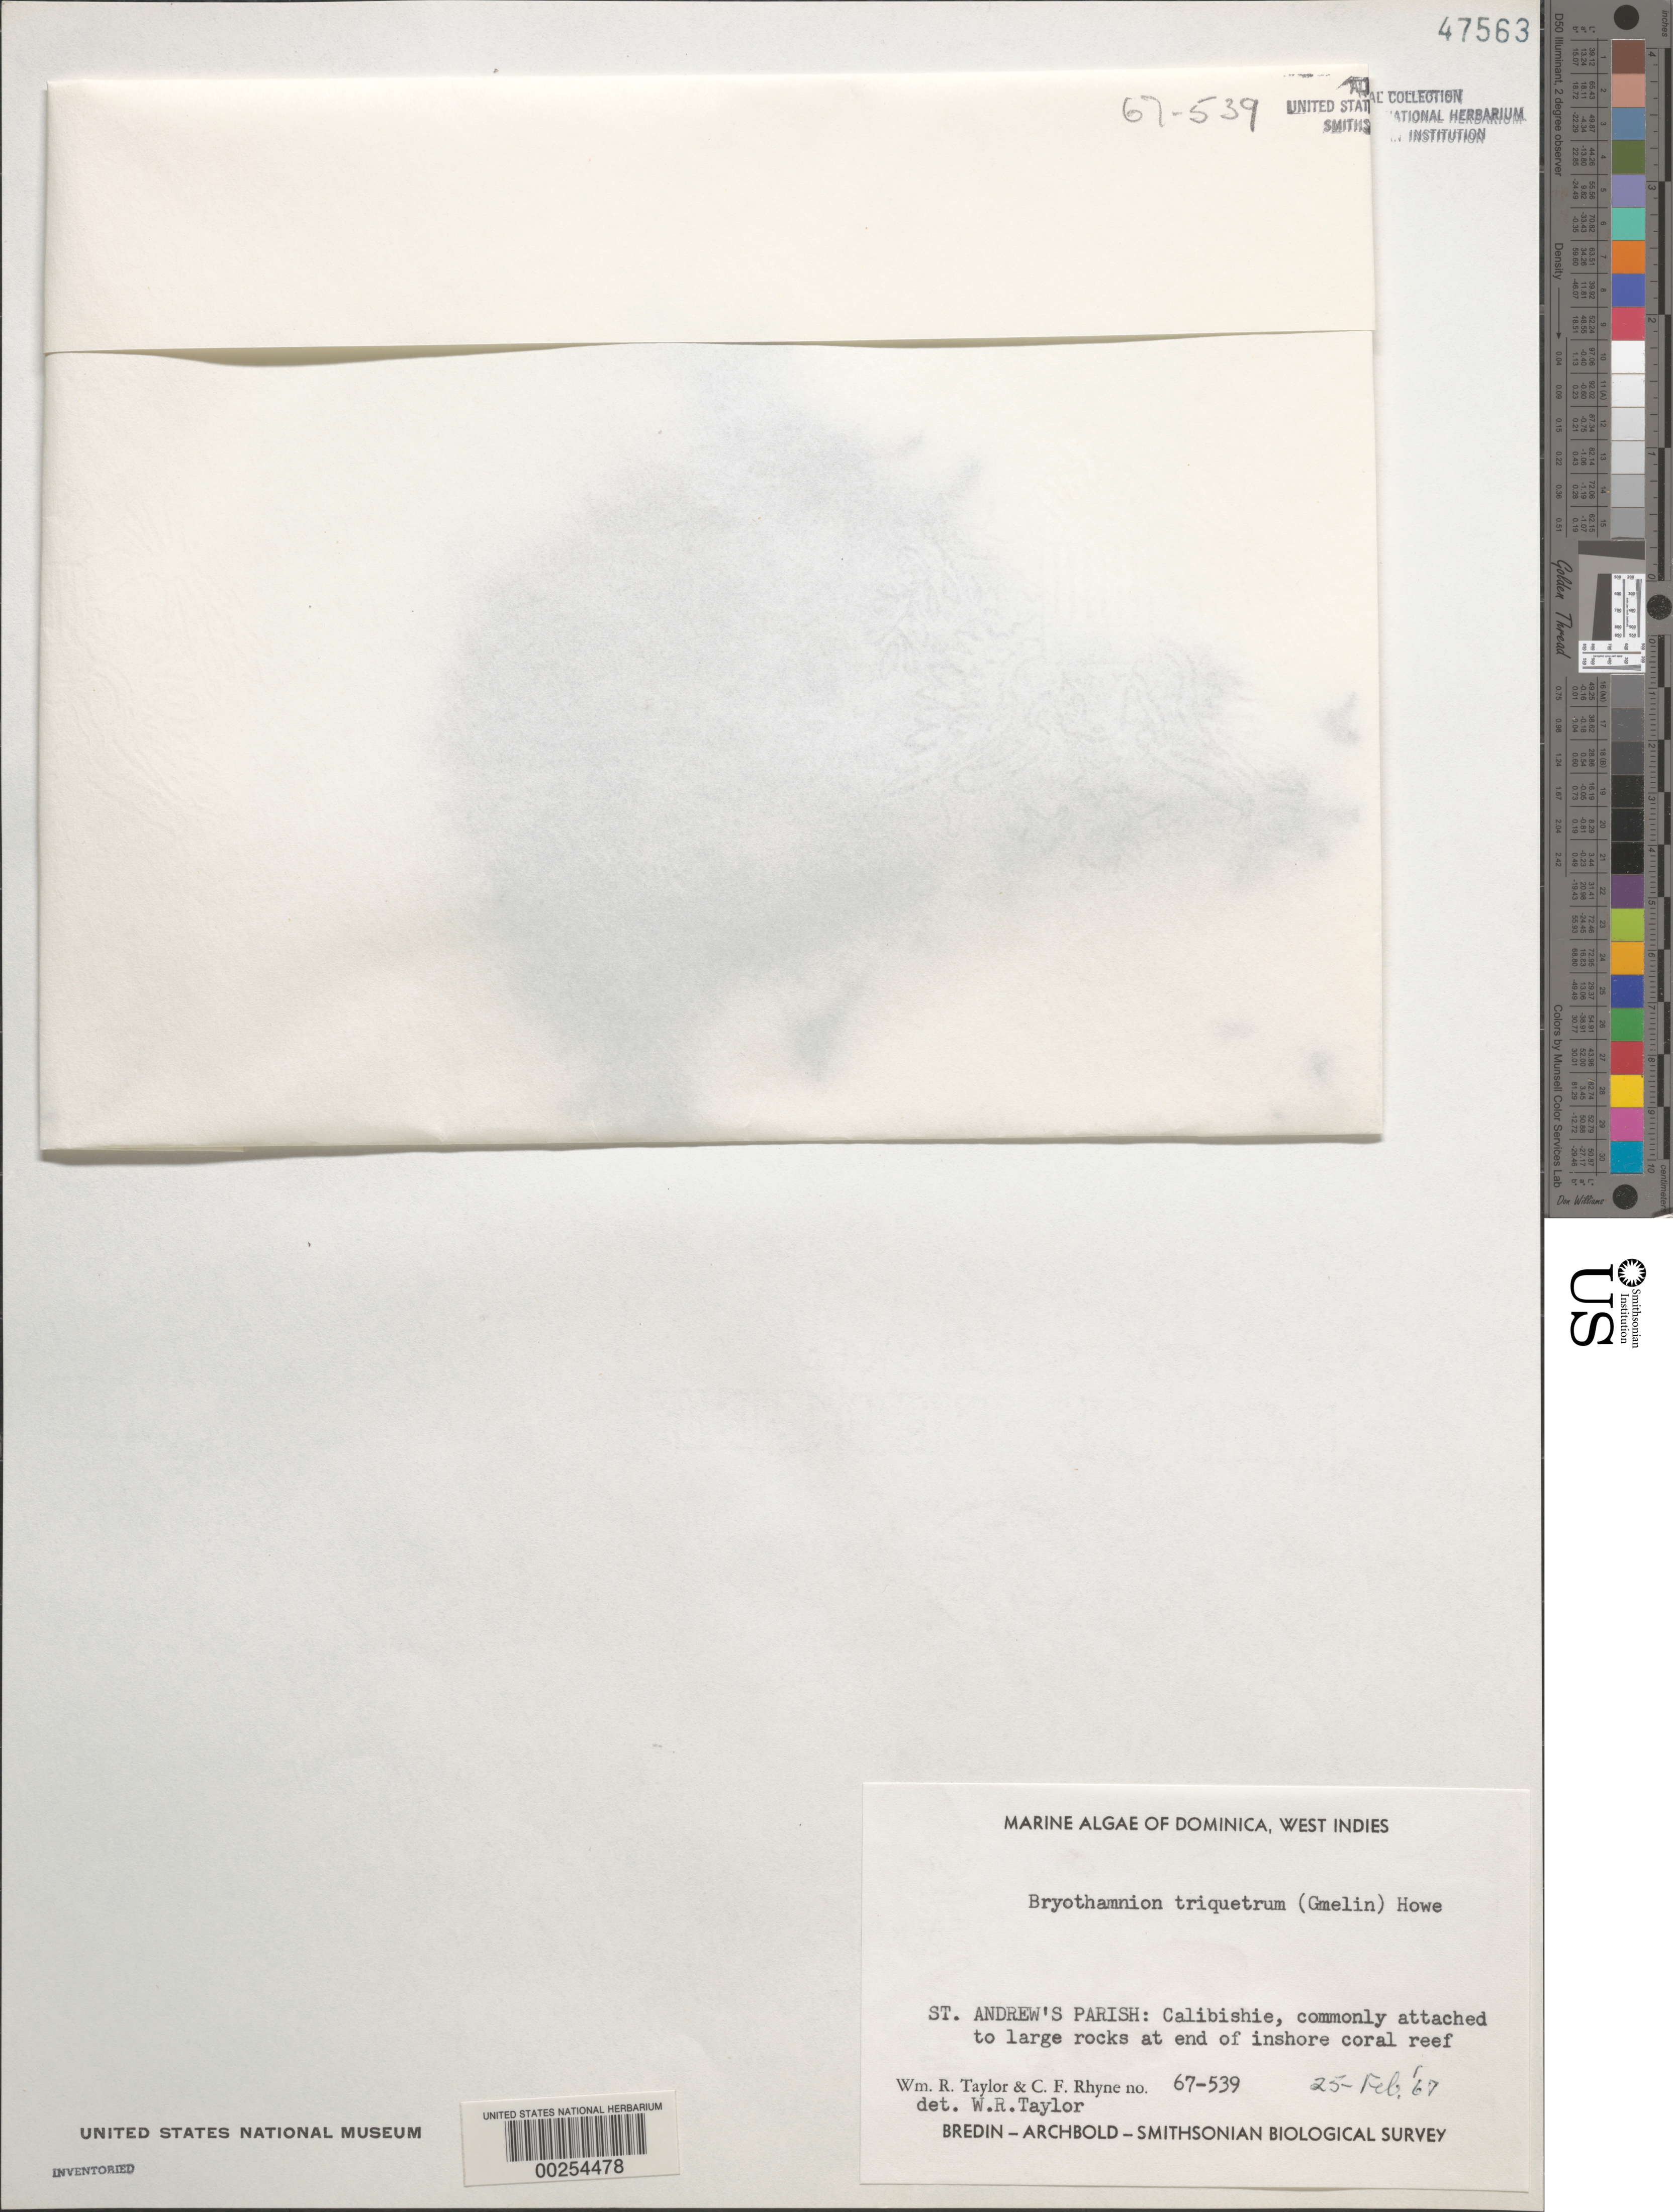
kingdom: Plantae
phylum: Rhodophyta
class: Florideophyceae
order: Ceramiales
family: Rhodomelaceae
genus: Alsidium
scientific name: Alsidium triquetrum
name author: (S.G. Gmel.) Trevis.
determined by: Algae name updating Project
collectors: W. R. Taylor & C. Rhyne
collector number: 67-539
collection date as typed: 25 Feb 1967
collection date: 1967-02-25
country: Dominica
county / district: St. Andrew's Parish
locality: Calibishie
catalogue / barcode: US 47563